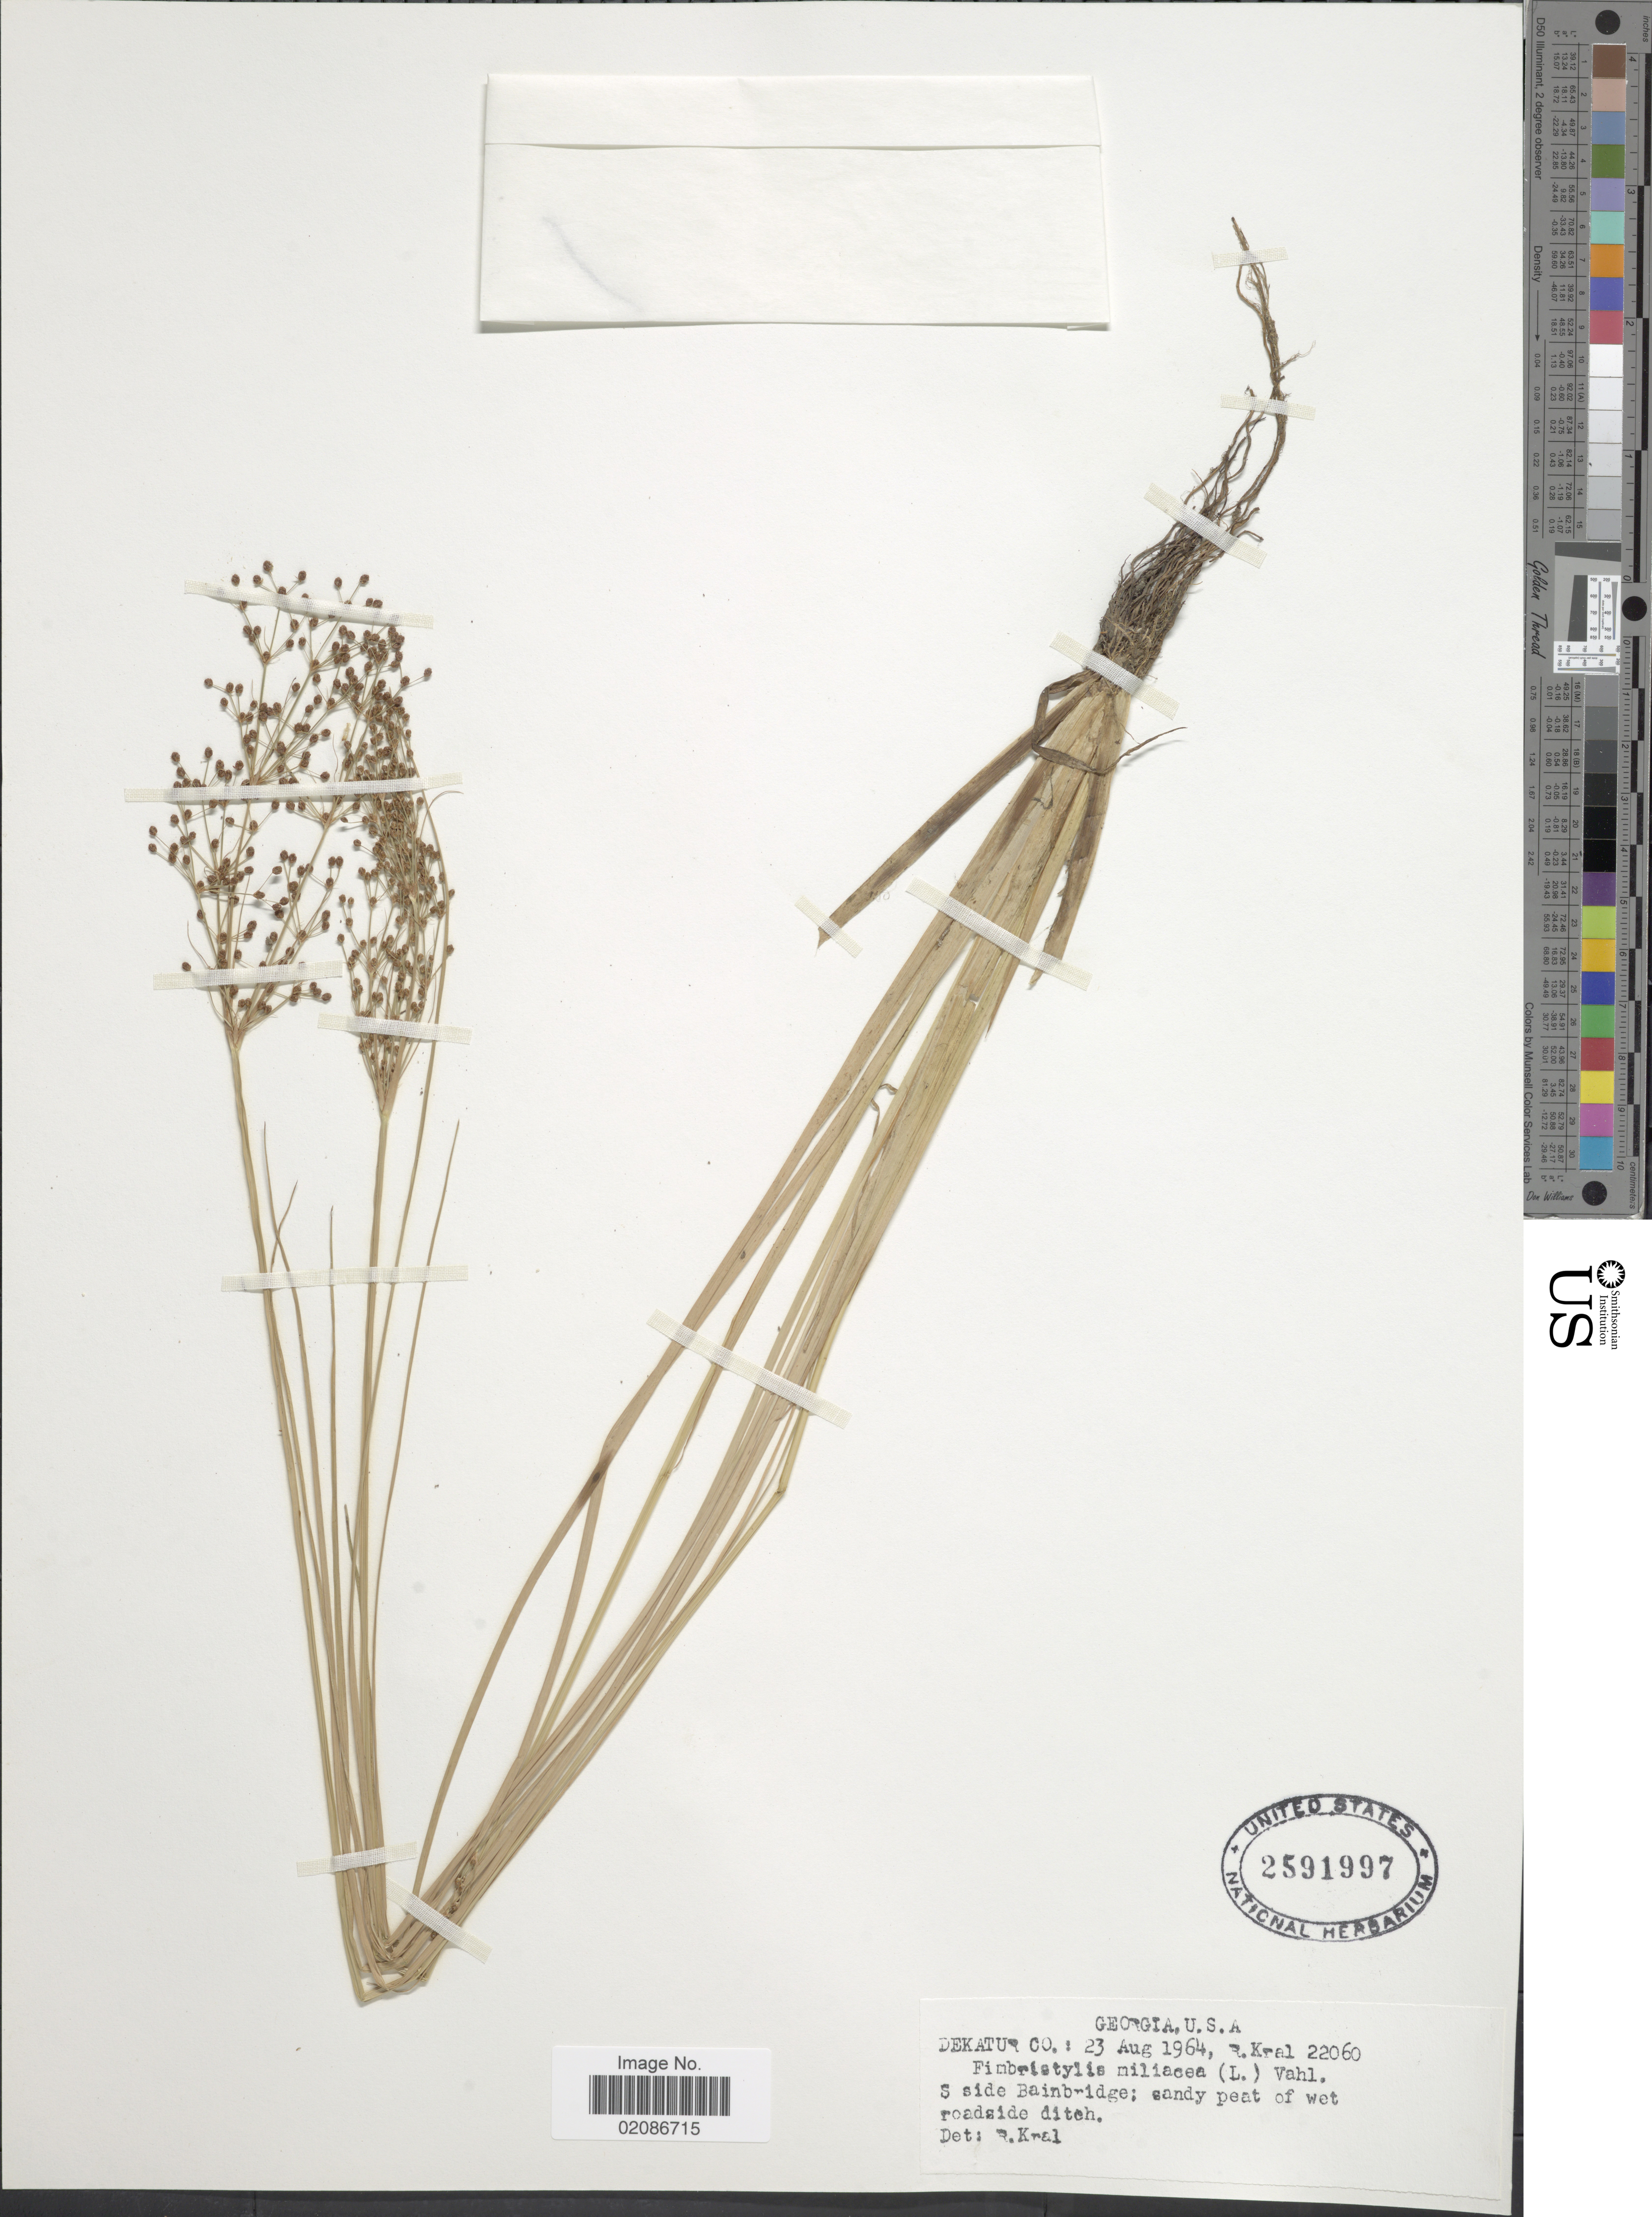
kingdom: Plantae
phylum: Tracheophyta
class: Liliopsida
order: Poales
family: Cyperaceae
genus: Fimbristylis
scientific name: Fimbristylis littoralis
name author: Gaudich.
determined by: Strong, M. T., (US), Smithsonian Institution - National Museum of Natural History (UNITED STATES)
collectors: R. Kral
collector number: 22060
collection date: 1964-08-23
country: United States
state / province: Georgia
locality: U.S.A. Dekatur Co.: S side Bainbridge; sandy peat of wet roadside ditch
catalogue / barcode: US 2591997